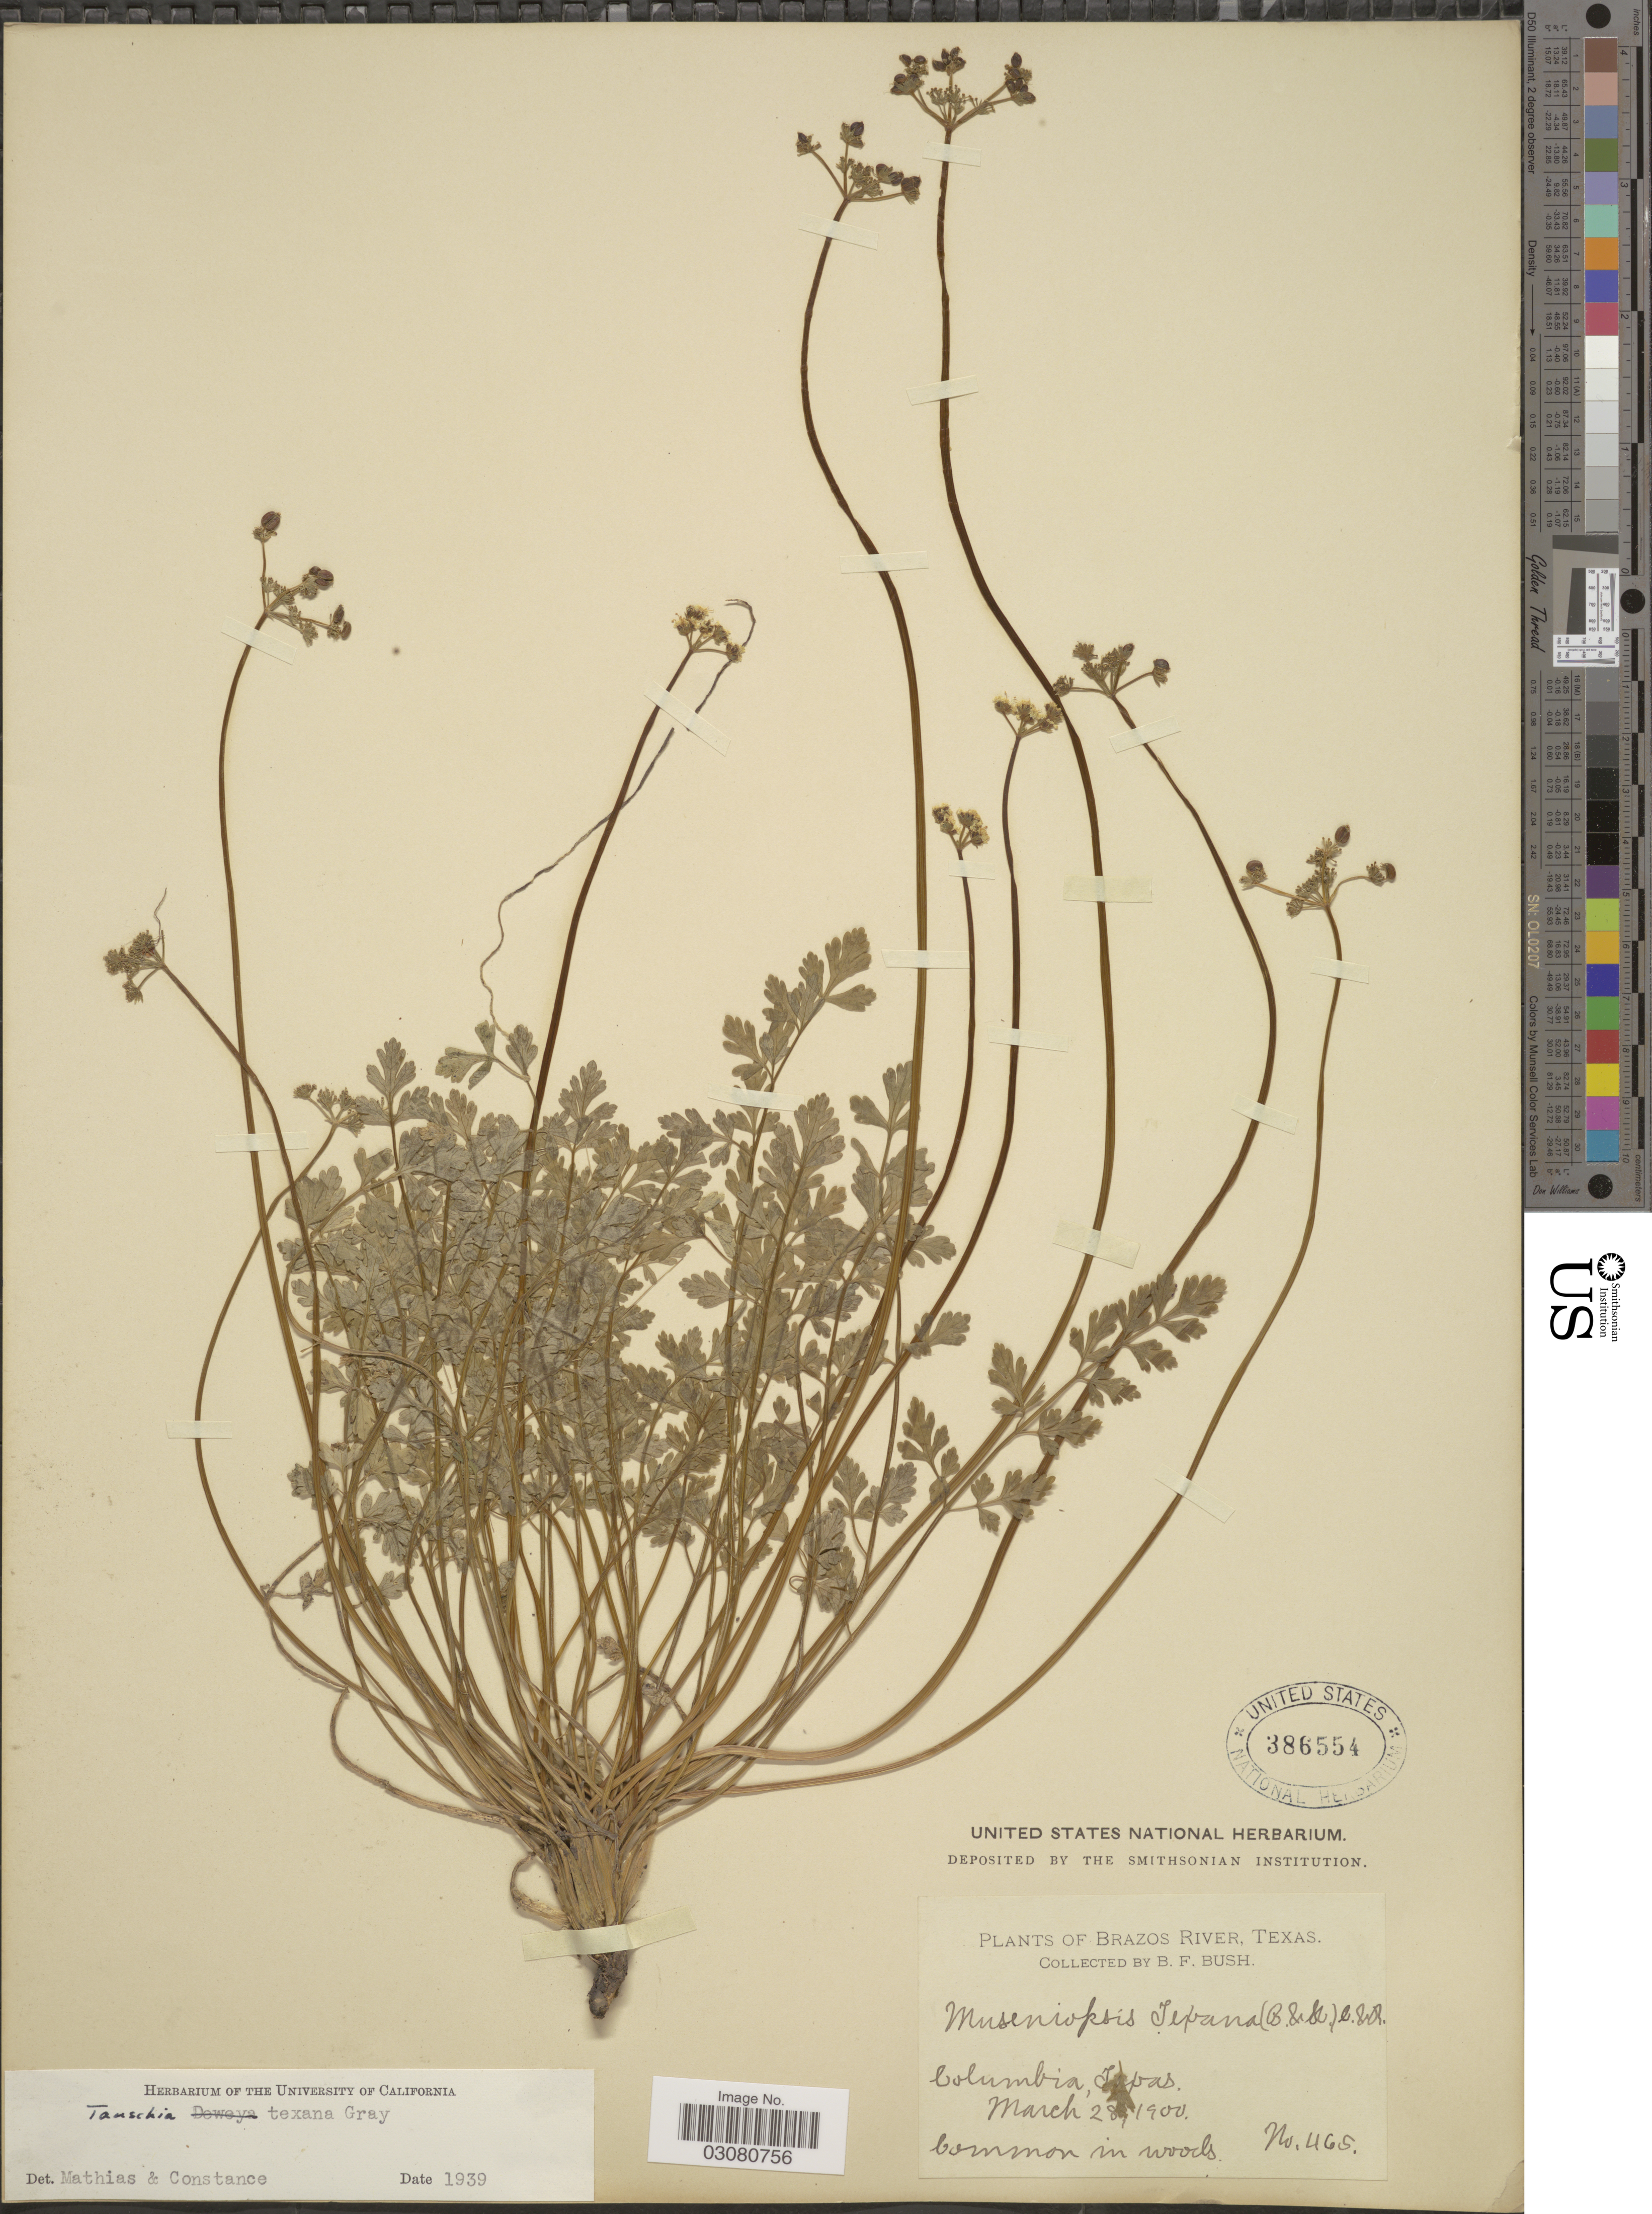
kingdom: Plantae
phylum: Tracheophyta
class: Magnoliopsida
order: Apiales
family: Apiaceae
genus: Tauschia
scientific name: Tauschia texana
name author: A. Gray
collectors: B. F. Bush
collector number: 465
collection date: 1900-03-28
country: United States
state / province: Texas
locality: Brazos River. Columbia.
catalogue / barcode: US 386554